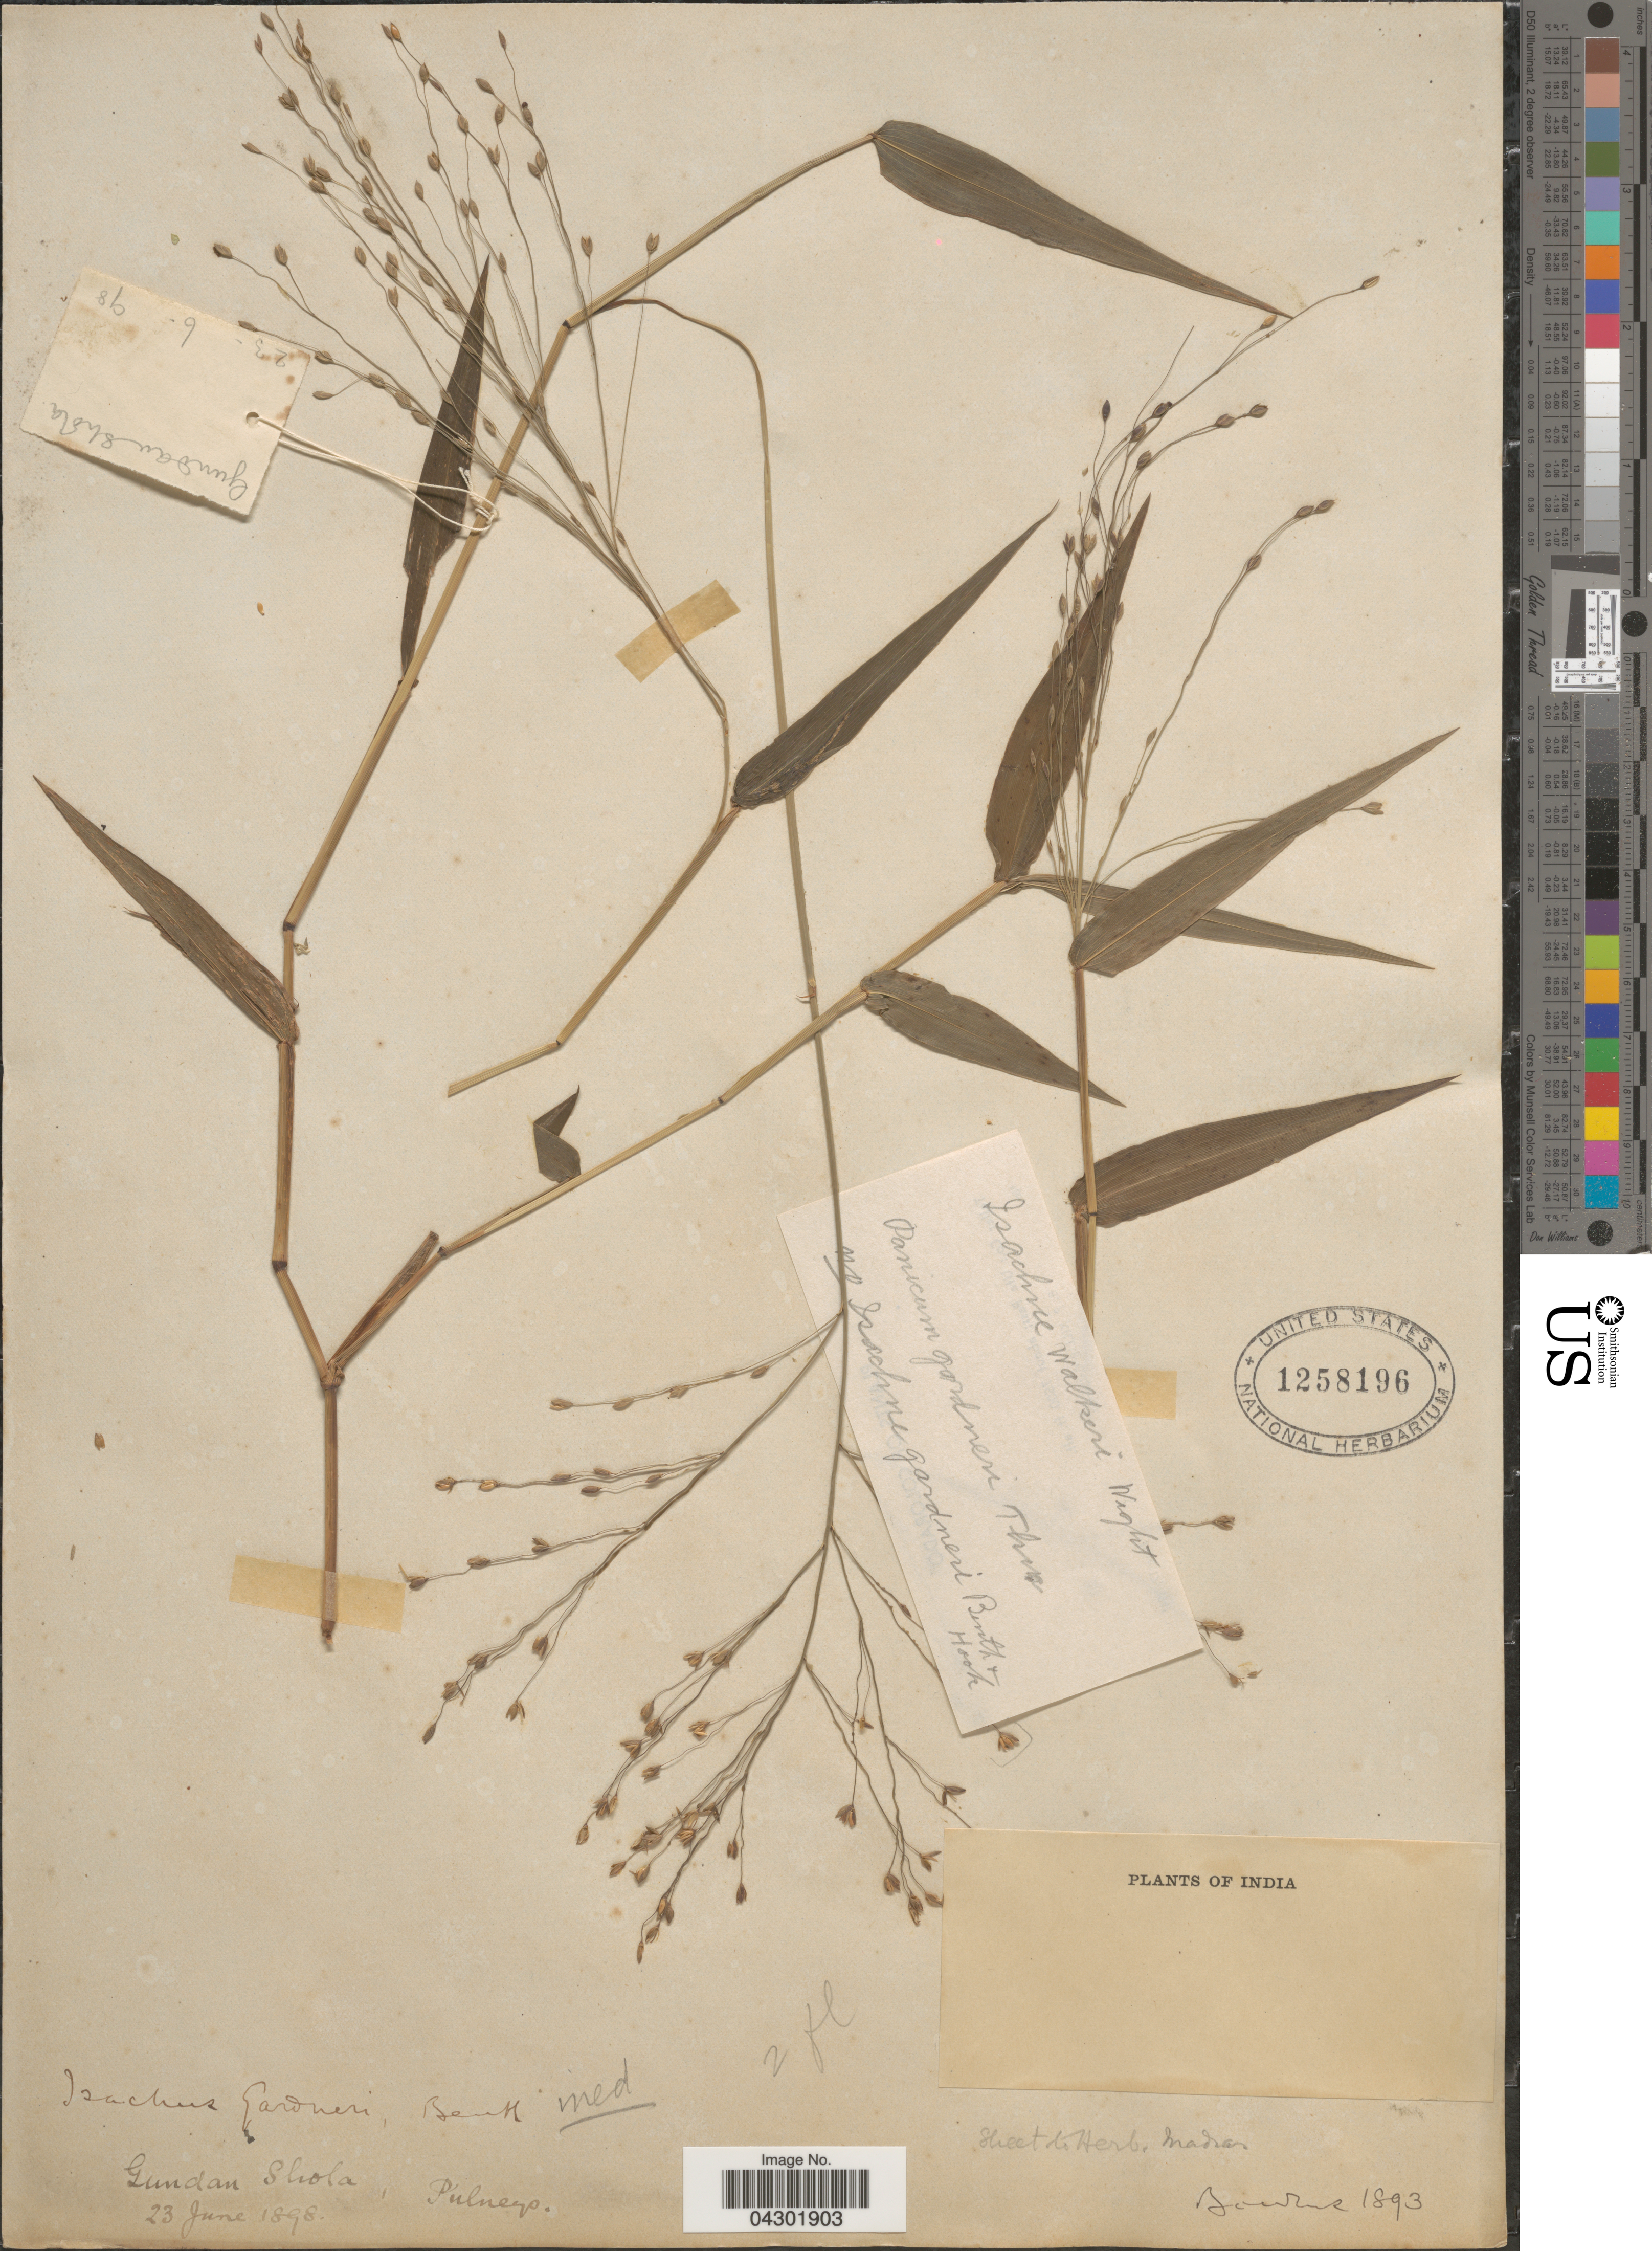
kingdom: Plantae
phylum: Tracheophyta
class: Liliopsida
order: Poales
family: Poaceae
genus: Panicum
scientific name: Panicum gardneri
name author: Thwaites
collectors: Bowles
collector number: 1893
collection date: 1898-06-23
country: India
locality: Gundan Shola, Pulneys.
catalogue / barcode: US 1258196